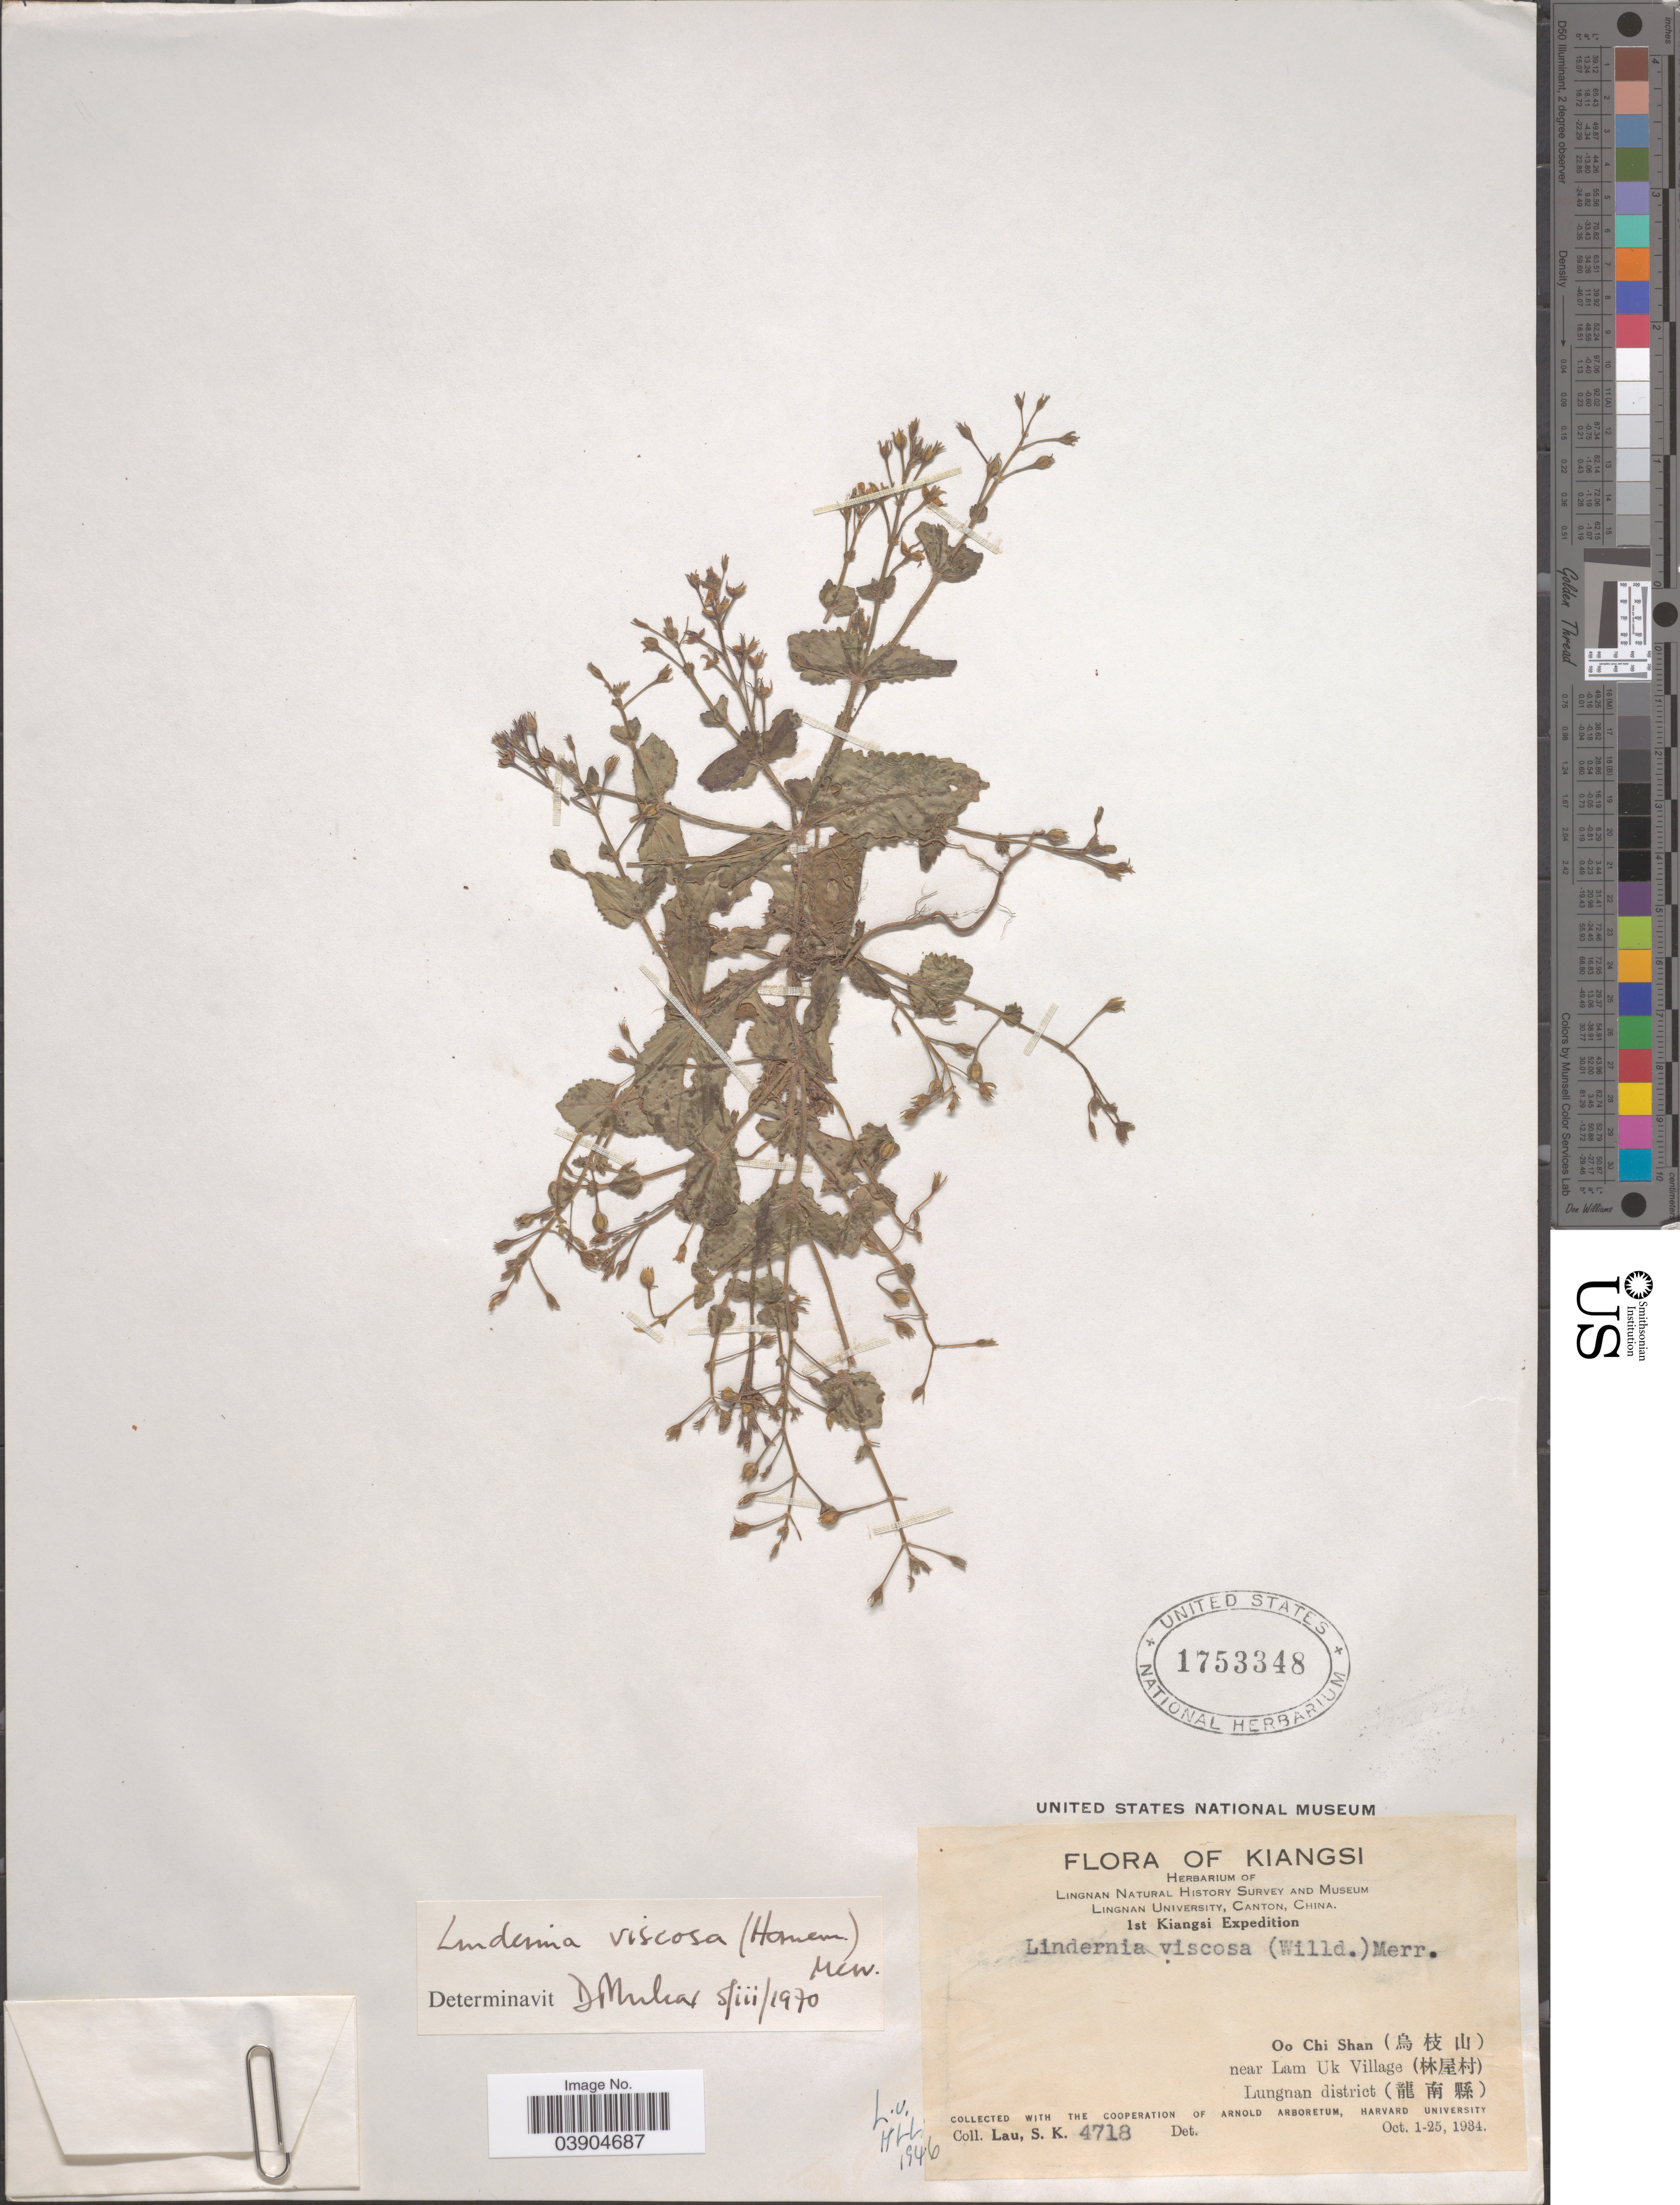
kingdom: Plantae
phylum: Tracheophyta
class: Magnoliopsida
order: Lamiales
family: Linderniaceae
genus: Lindernia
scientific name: Lindernia viscosa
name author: (Hornem.) Merr.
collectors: S. K. Lau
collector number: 4718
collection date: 1934-10-01/1934-10-25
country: China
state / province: Jiangxi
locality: Kiangsi. Oo Chi Shan (X) near Lam Uk Village (X) Lungnan district (X).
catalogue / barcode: US 1753348